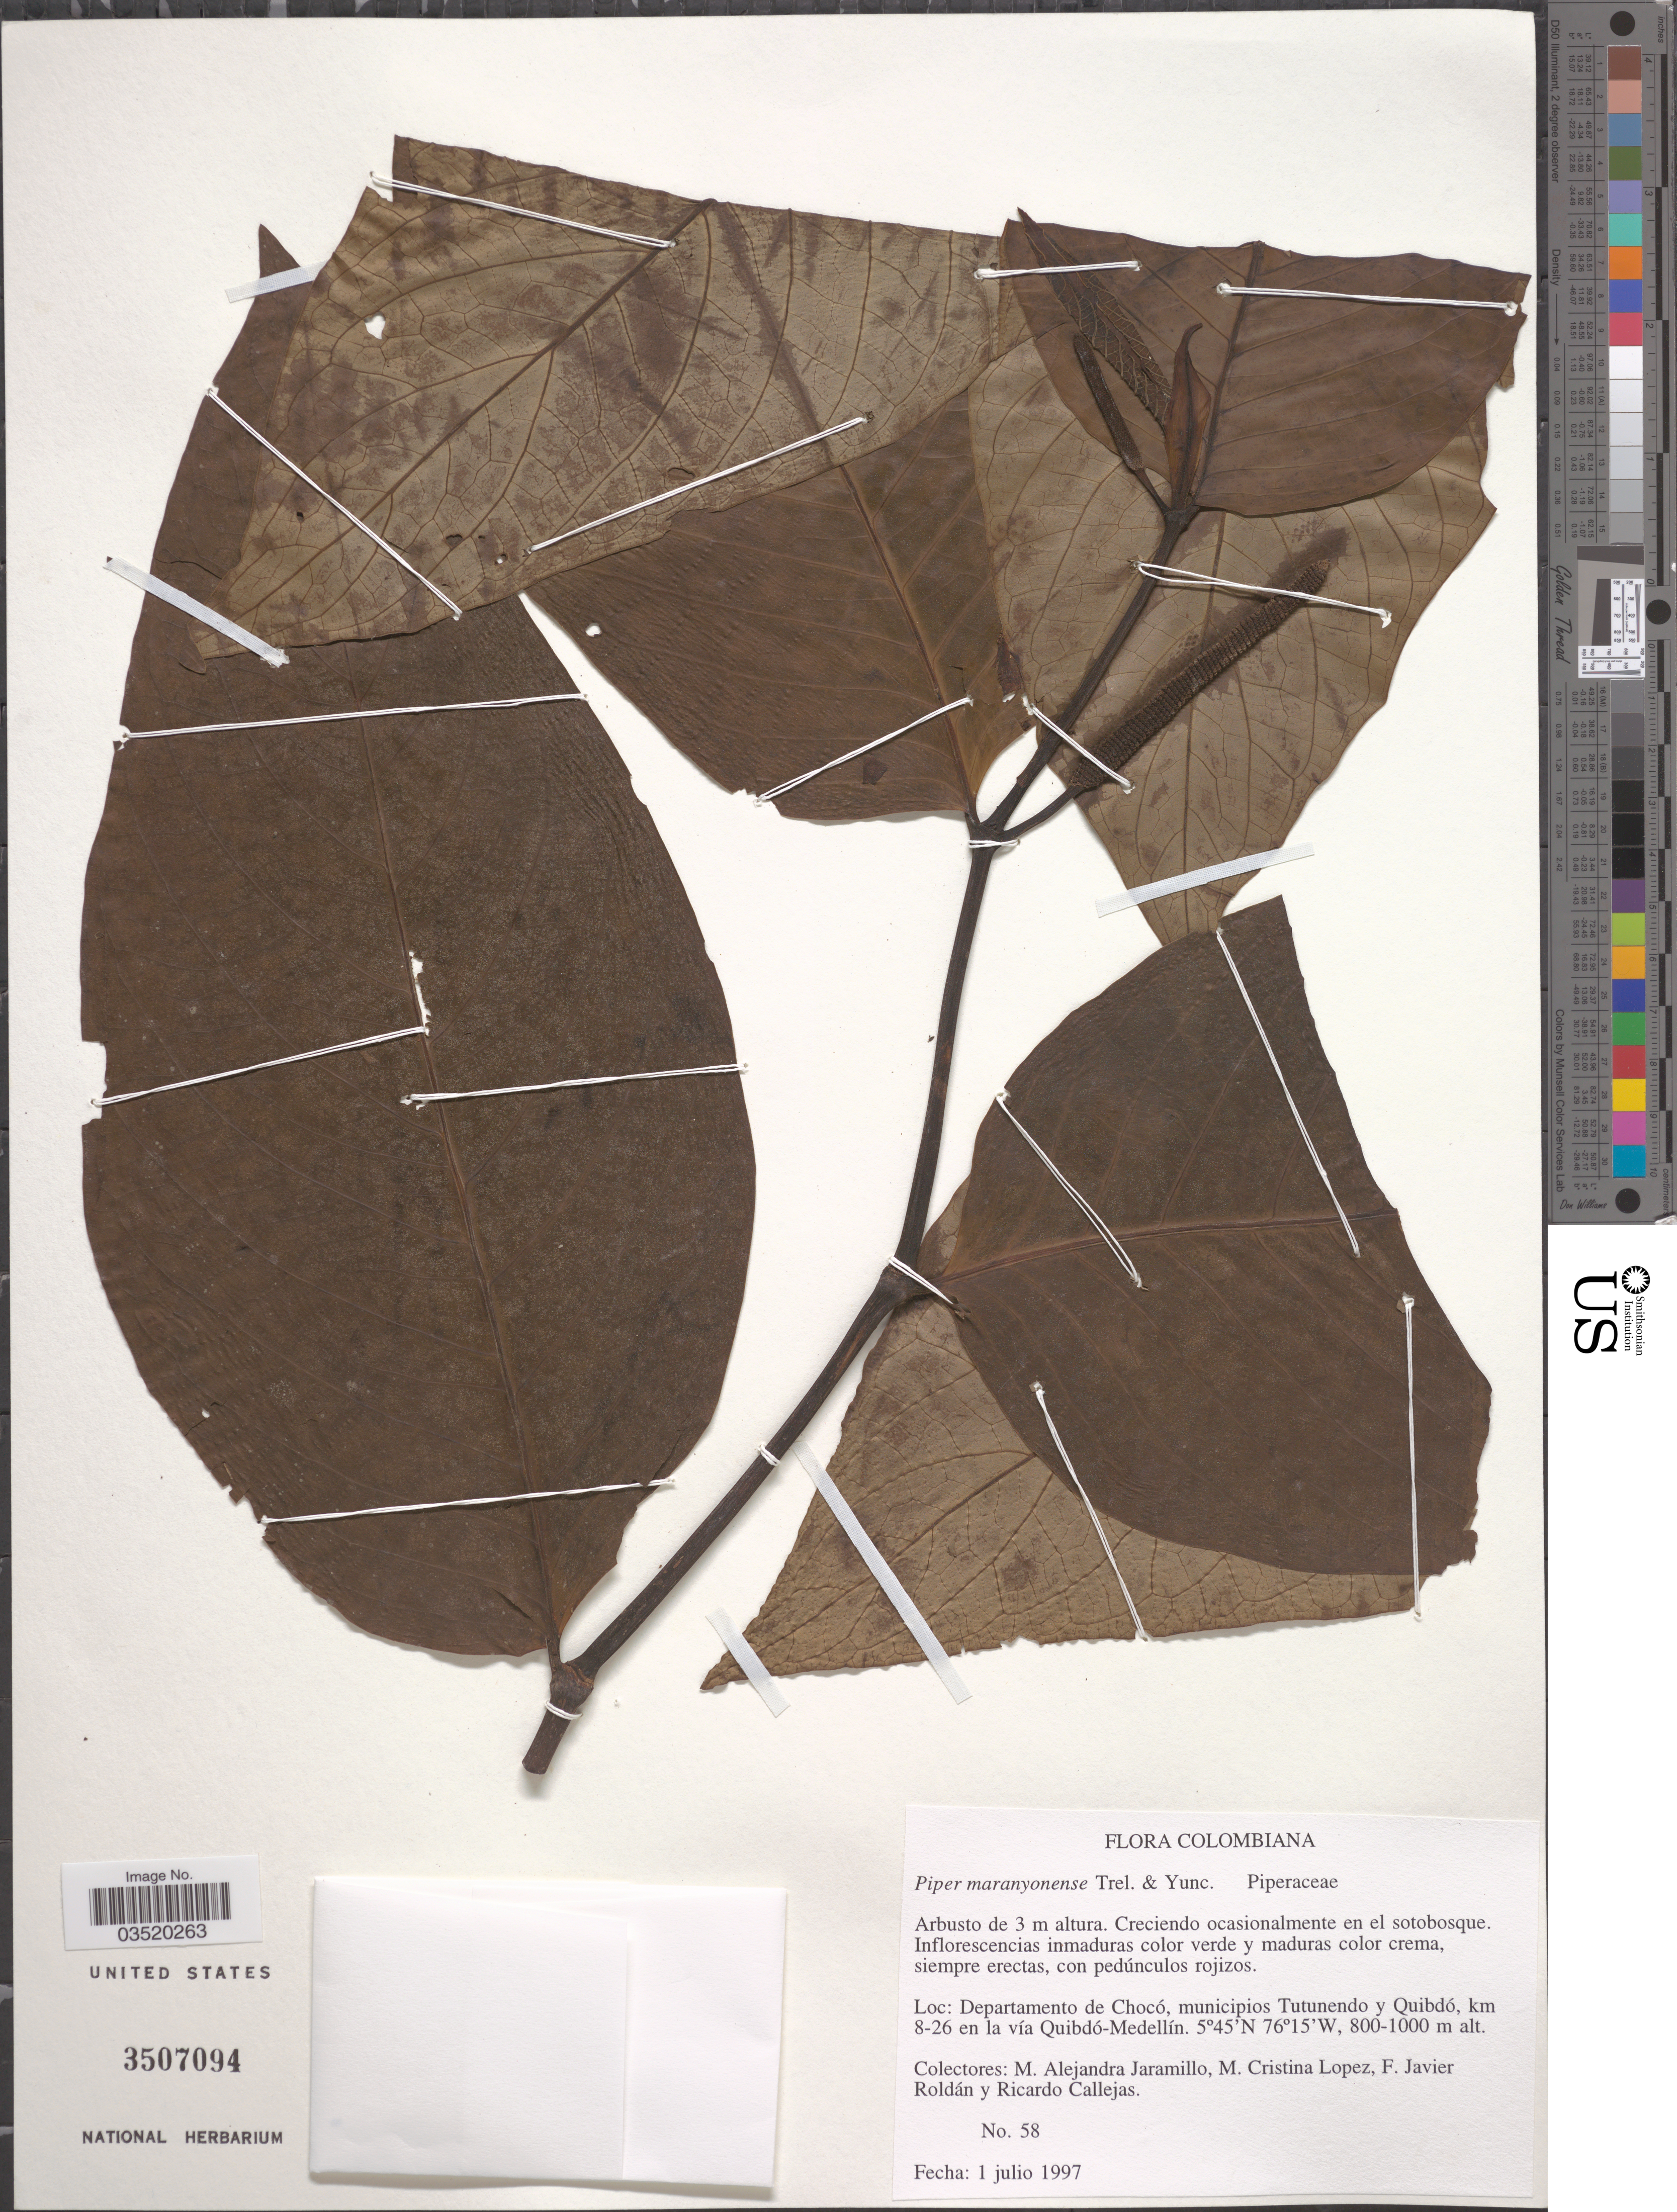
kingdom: Plantae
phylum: Tracheophyta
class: Magnoliopsida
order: Piperales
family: Piperaceae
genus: Piper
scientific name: Piper maranyonense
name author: Trel.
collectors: M. A. Jaramillo, M. Lopez, F. Javier & R. Callejas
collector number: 58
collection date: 1997-07-01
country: Colombia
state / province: Chocó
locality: Departamento de Chocó, municipios Tutunendo y Quibdó, km 8-26 en la vía Quibdó-Medellín.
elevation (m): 800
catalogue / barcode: US 3507094